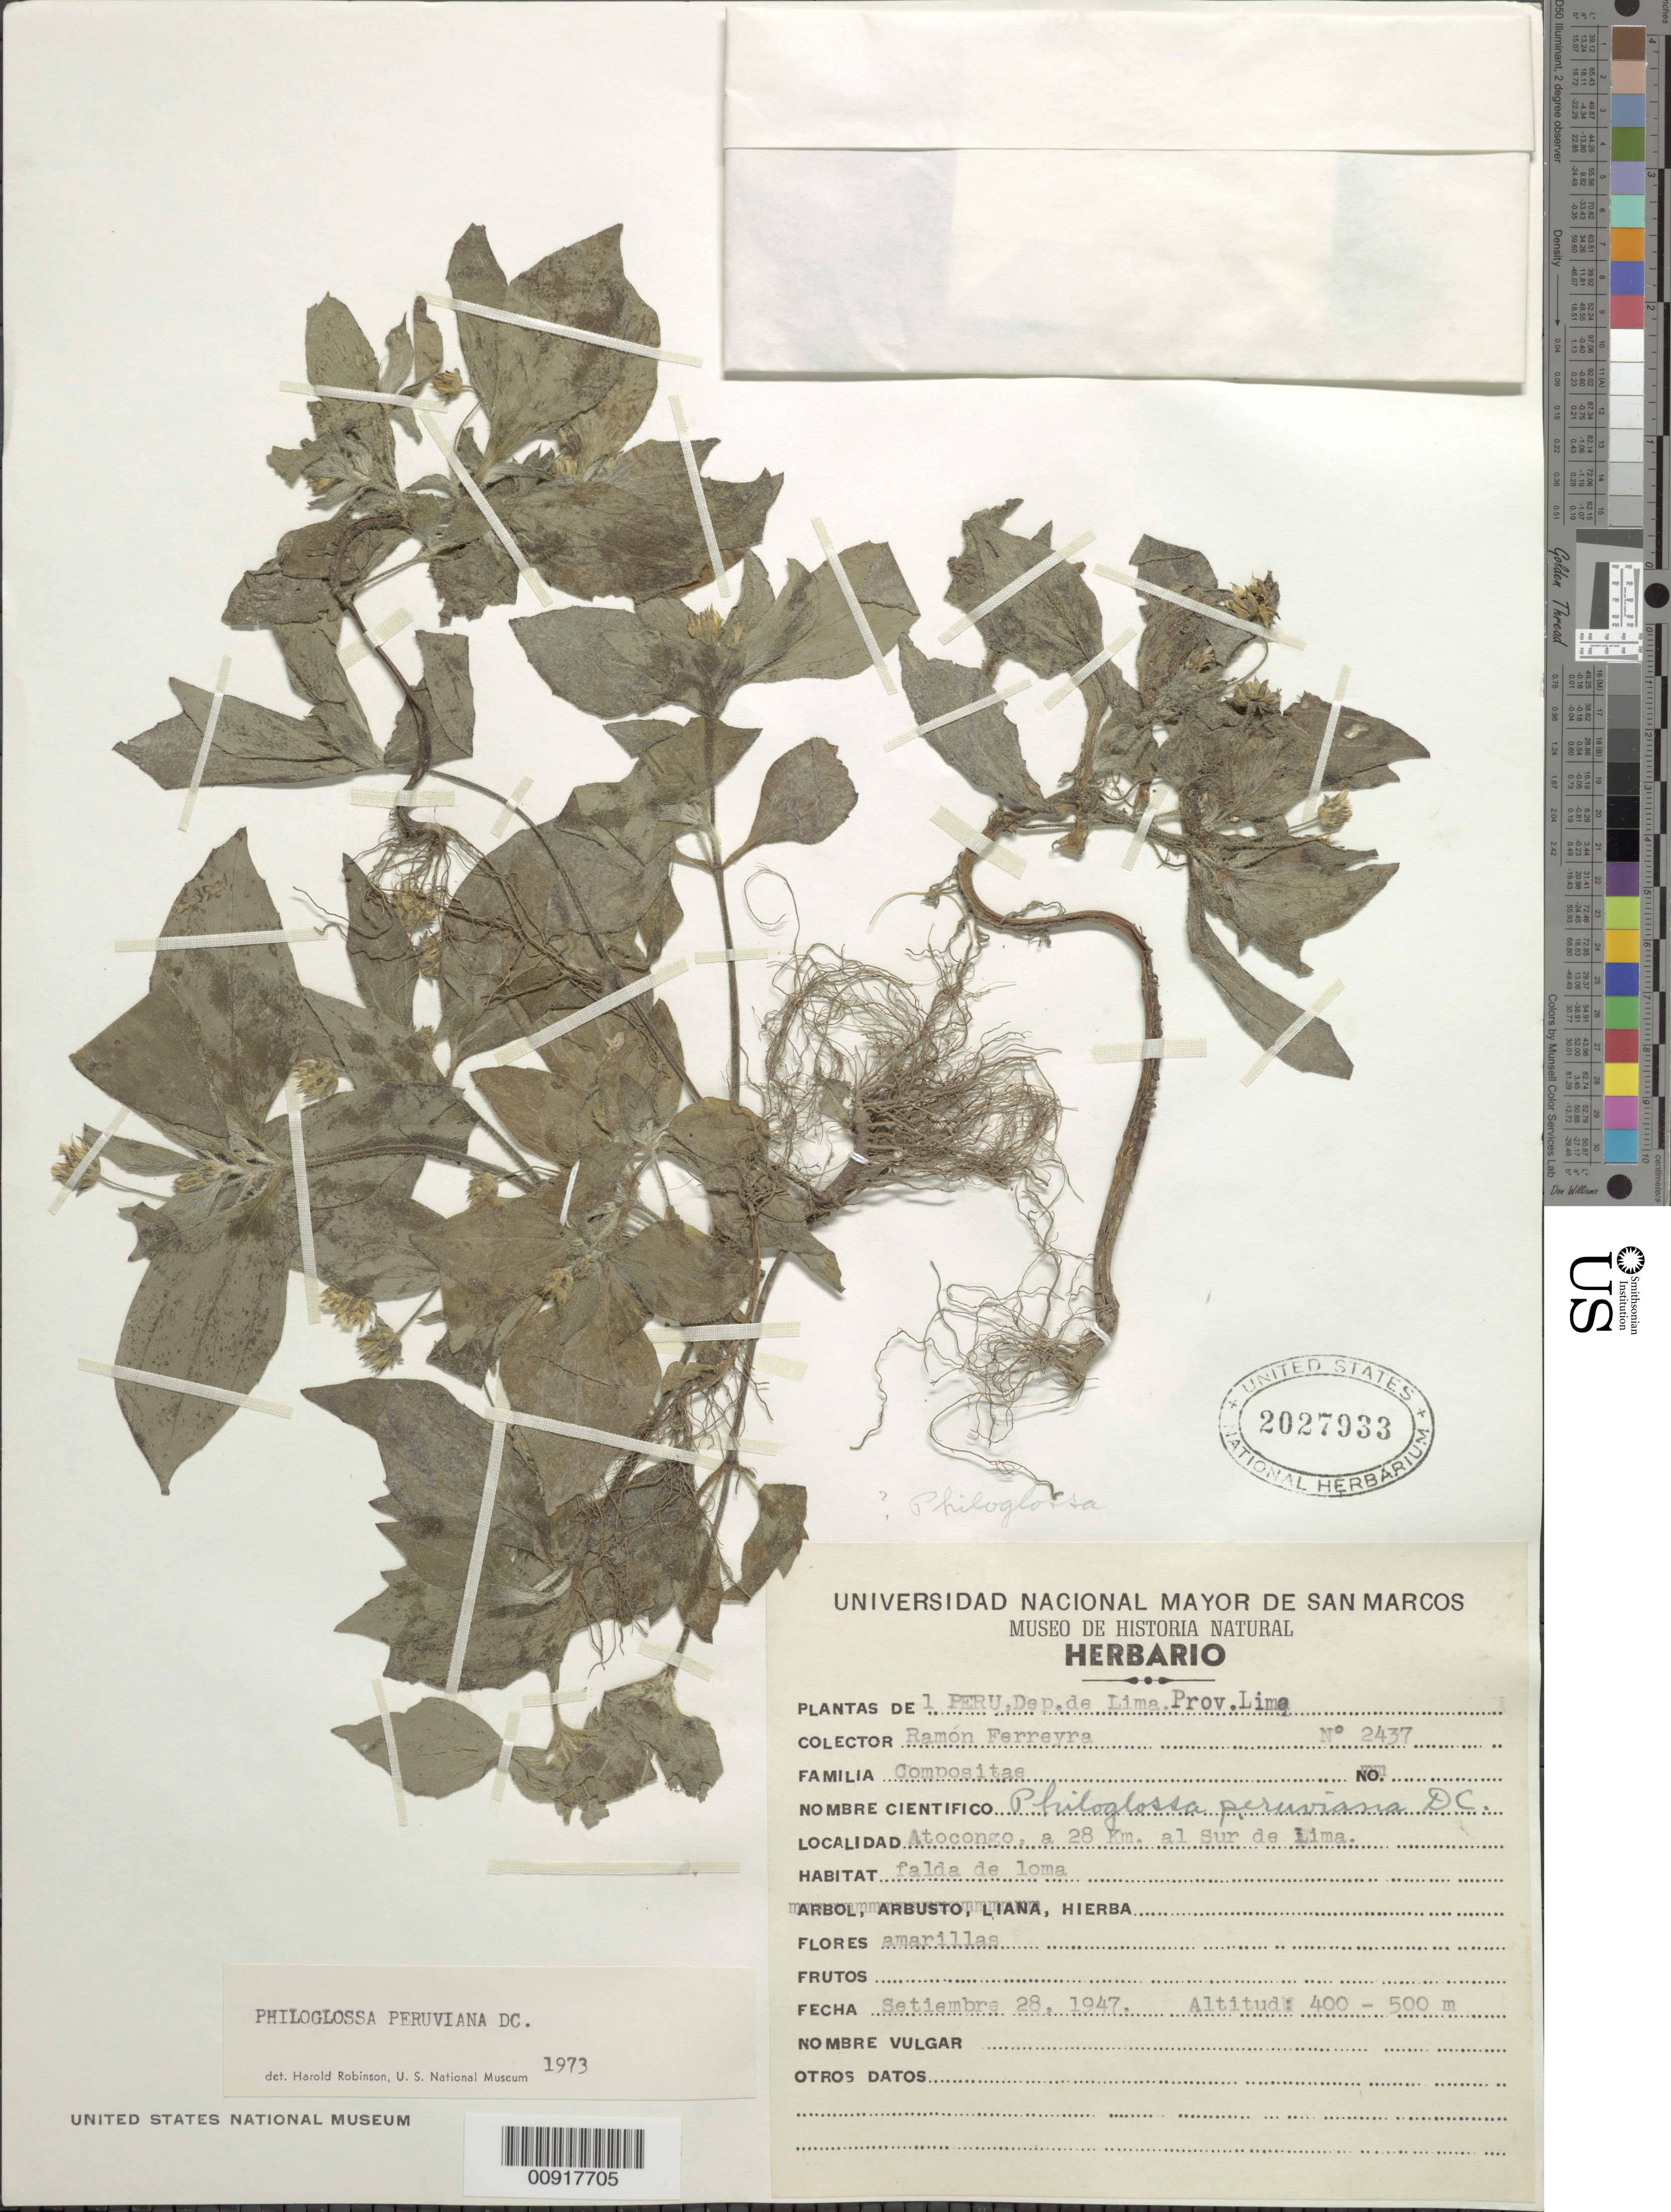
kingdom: Plantae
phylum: Tracheophyta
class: Magnoliopsida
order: Asterales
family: Asteraceae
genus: Philoglossa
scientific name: Philoglossa peruviana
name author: DC.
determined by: Robinson, Harold E., (US)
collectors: R. A. Ferreyra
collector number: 2437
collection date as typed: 28 September 1947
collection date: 1947-09-28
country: Peru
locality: Prov. Lima, Dpto. Lima, Atocongo, 28 km S de Lima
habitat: Falda de loma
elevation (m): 400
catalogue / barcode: US 2027933